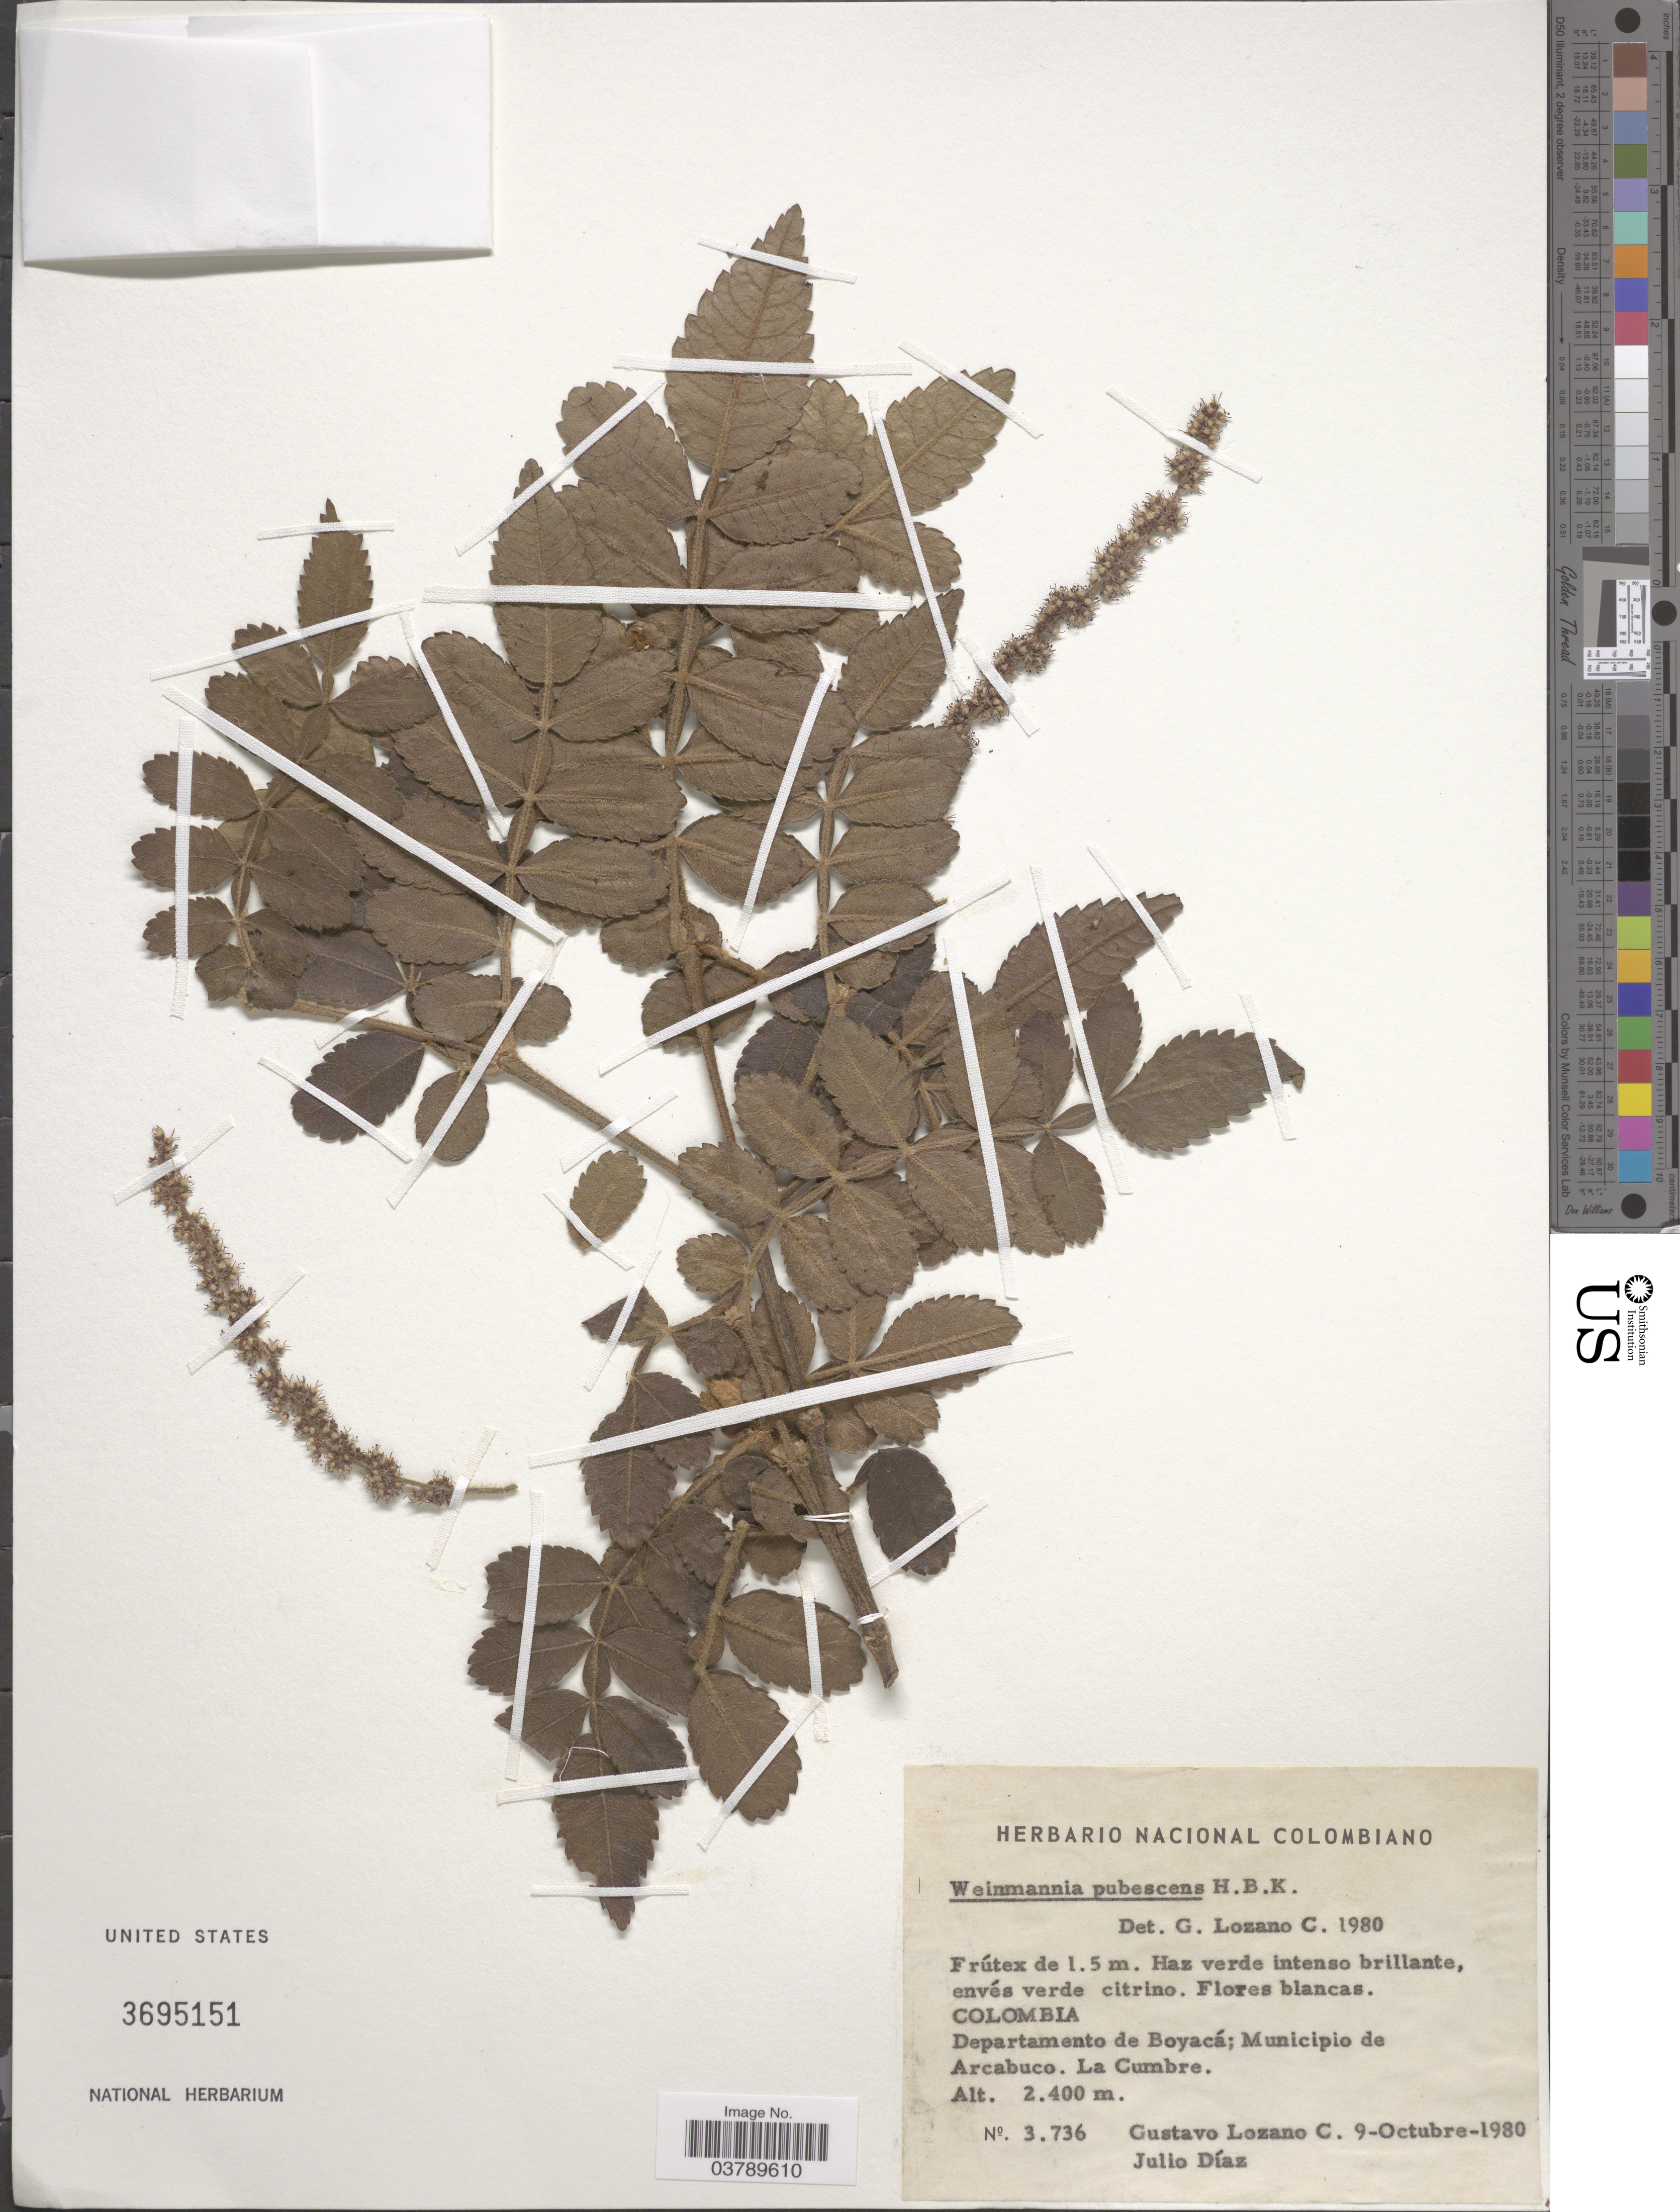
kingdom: Plantae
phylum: Tracheophyta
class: Magnoliopsida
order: Oxalidales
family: Cunoniaceae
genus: Weinmannia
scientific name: Weinmannia pubescens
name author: Kunth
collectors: G. Lozano-Contreras & J. Diaz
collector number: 3736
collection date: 1980-10-09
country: Colombia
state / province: Boyacá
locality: Departamento de Boyacá; Municipio de Arcabuco. La Cumbre.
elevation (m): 2400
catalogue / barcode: US 3695151